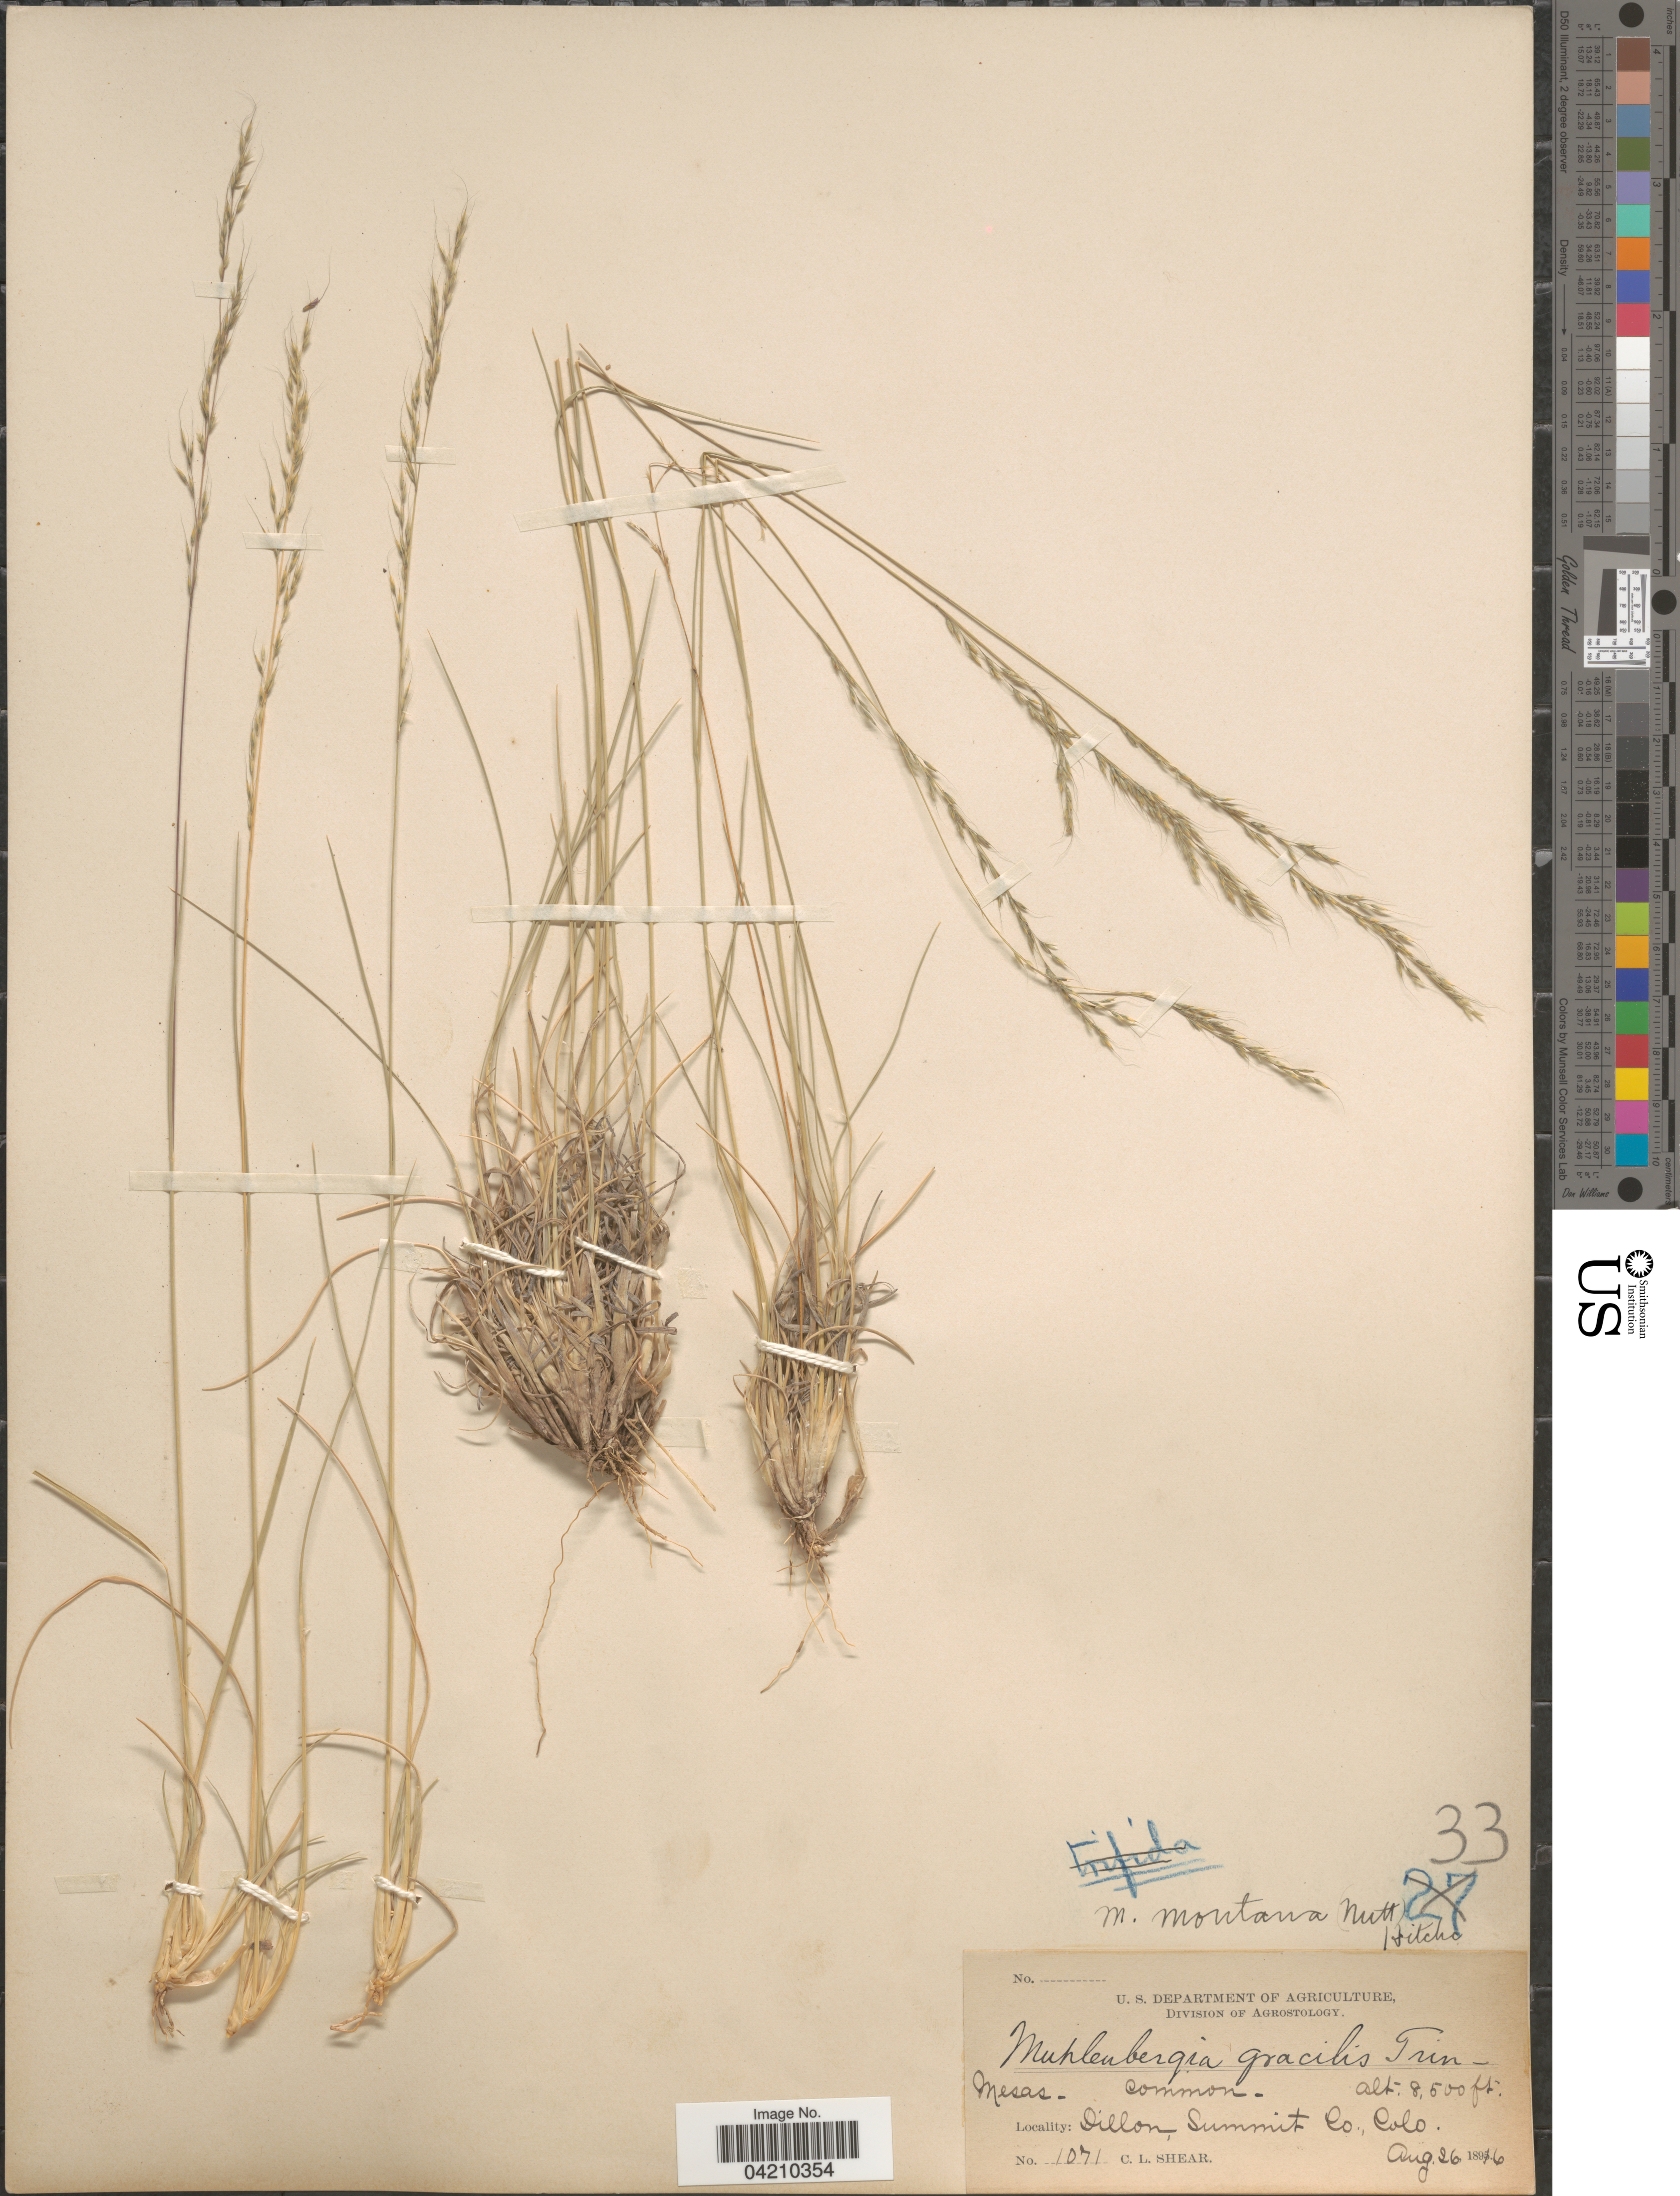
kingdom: Plantae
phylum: Tracheophyta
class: Liliopsida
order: Poales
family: Poaceae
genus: Muhlenbergia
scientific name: Muhlenbergia montana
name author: (Nutt.) Hitchc.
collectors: C. L. Shear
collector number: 1071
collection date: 1896-08-26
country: United States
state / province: Colorado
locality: Dillon, Summit Co.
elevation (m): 2591